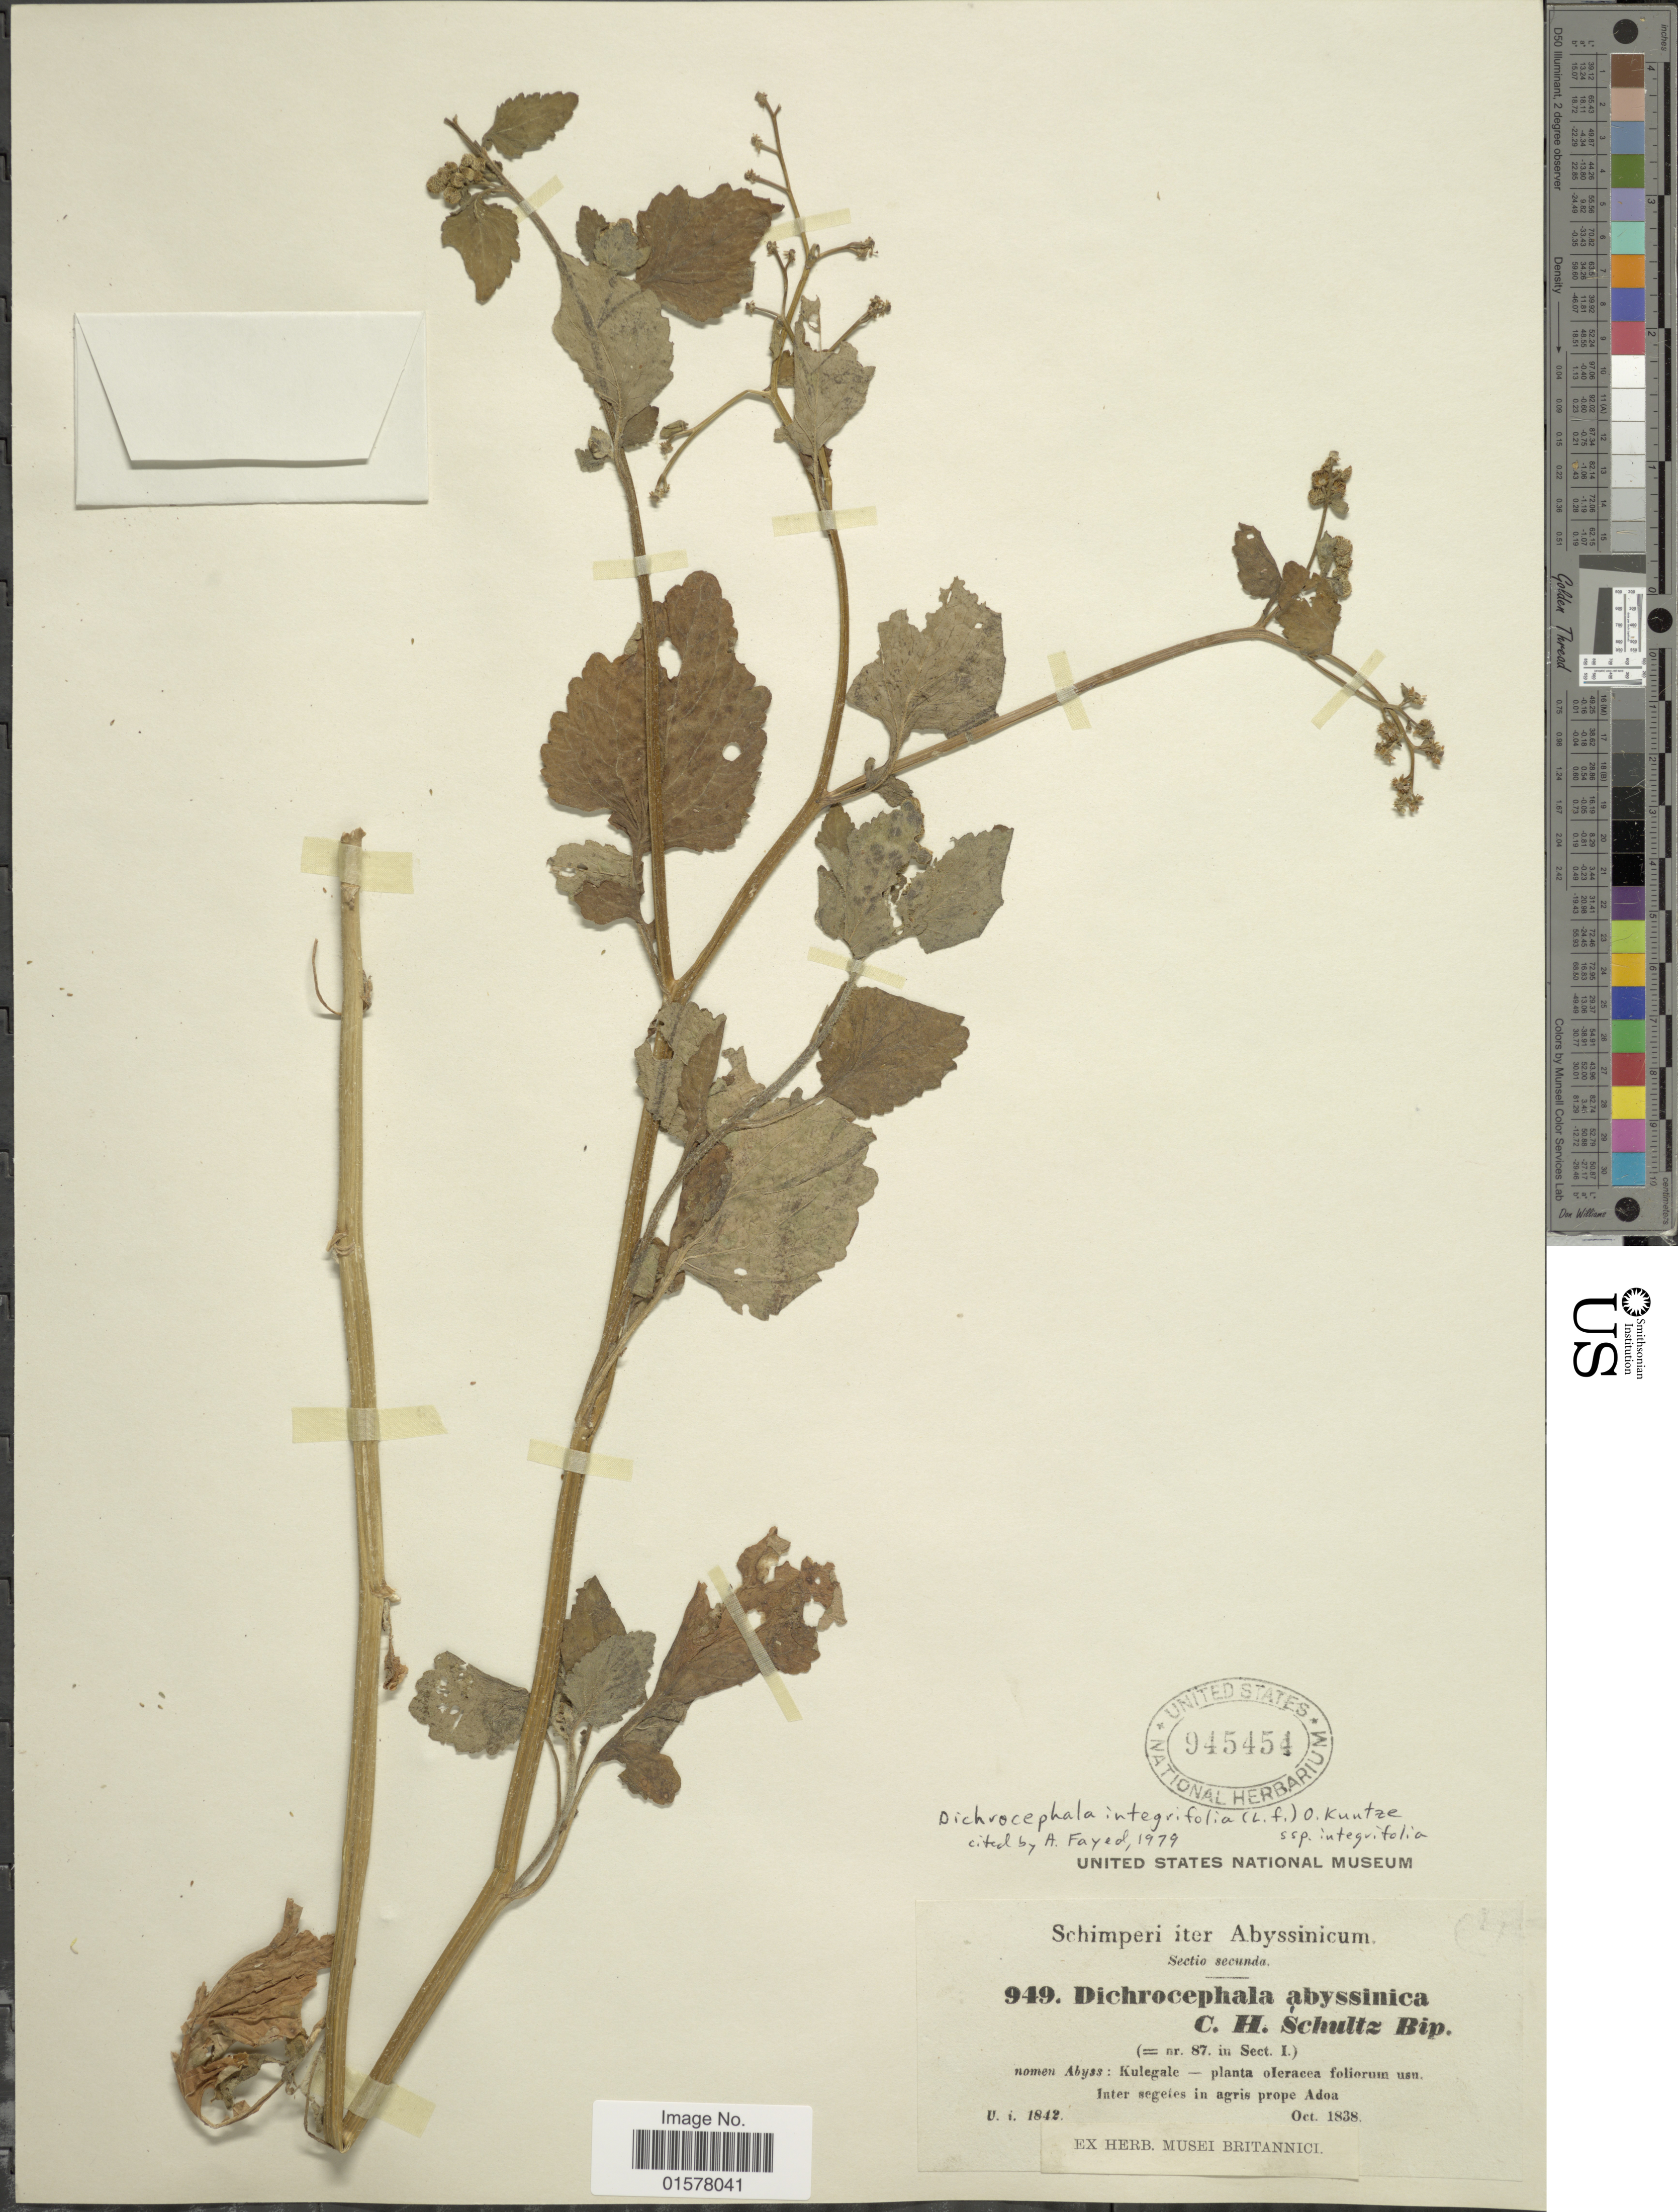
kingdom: Plantae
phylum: Tracheophyta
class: Magnoliopsida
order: Asterales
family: Asteraceae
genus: Dichrocephala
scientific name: Dichrocephala integrifolia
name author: (L. f.) Kuntze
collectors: -. Schimper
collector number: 949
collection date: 1838-10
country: Ethiopia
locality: Nomen Abyss: Kulegale, Plane Oleracea folio usn, Inter segetes in agris prope Adoa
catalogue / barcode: US 945454